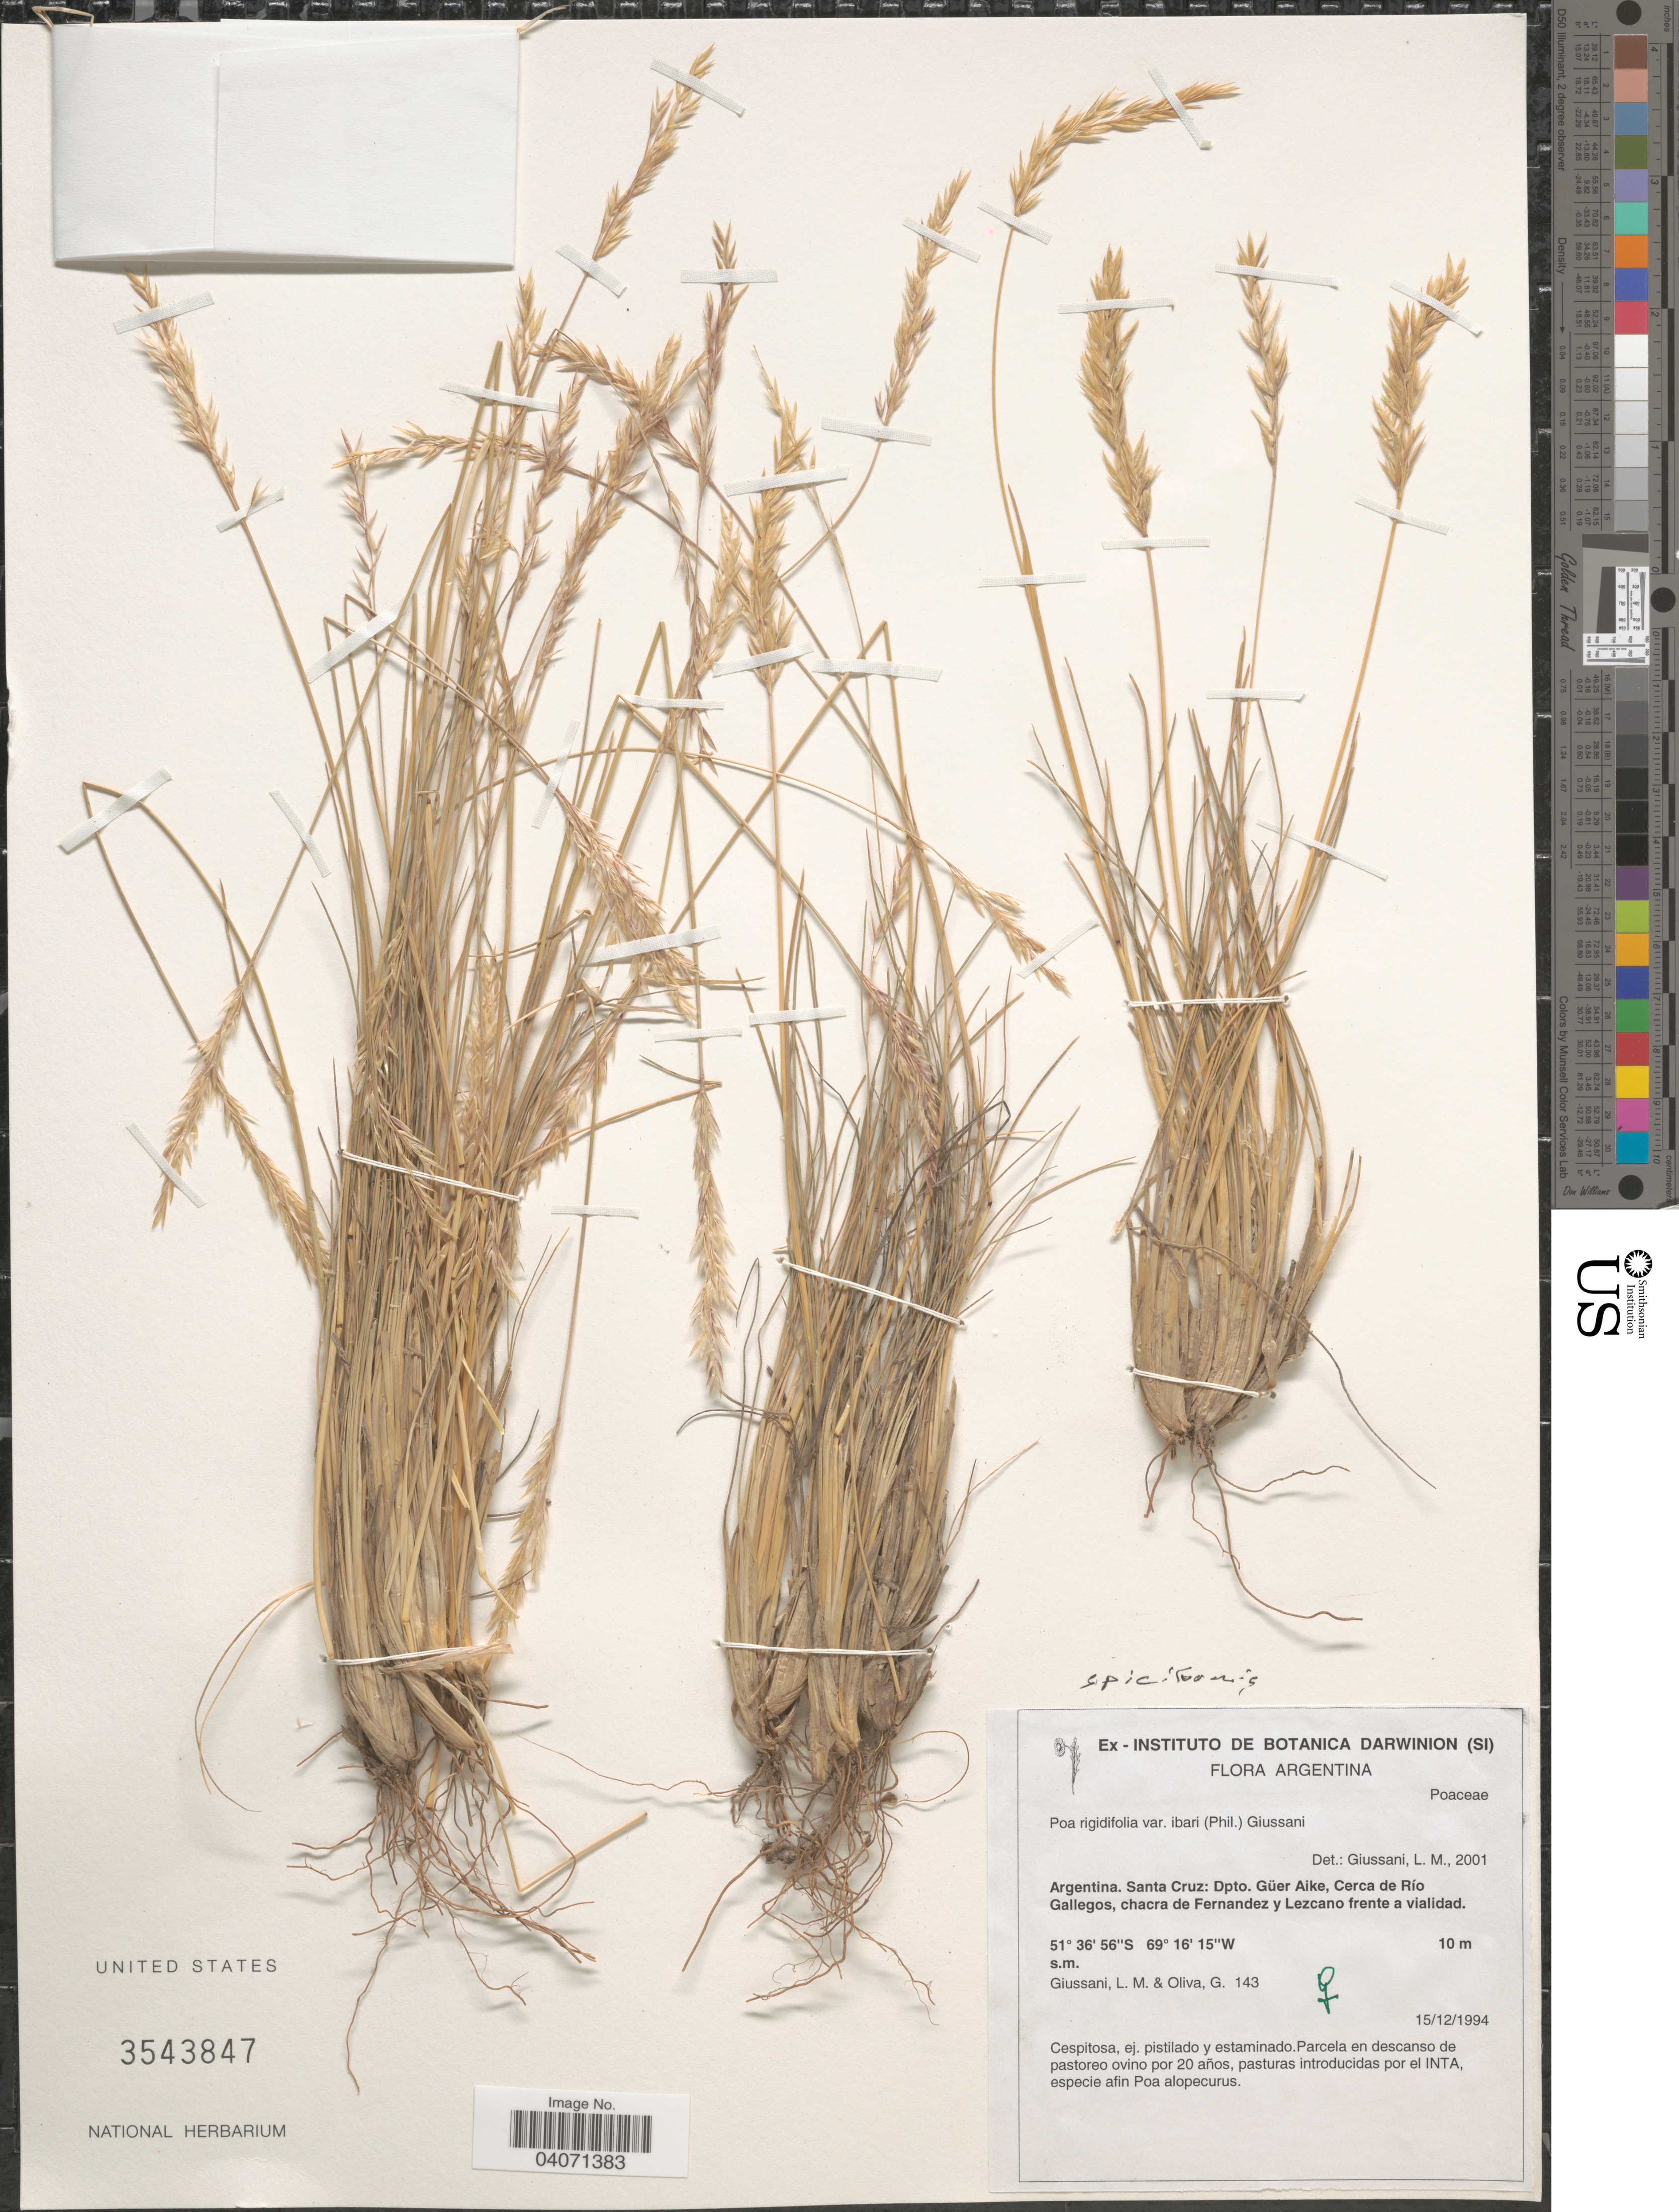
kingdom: Plantae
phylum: Tracheophyta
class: Liliopsida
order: Poales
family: Poaceae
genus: Poa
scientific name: Poa spiciformis var. spiciformis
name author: Steud.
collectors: L. Giussani & G. Oliva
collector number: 143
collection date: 1994-12-15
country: Argentina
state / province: Santa Cruz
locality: Dpto. Güer Aike, Cerca de Río Gallegos, chacra de Fernandez y Lezcano frente a vialidad.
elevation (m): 10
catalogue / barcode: US 3543847